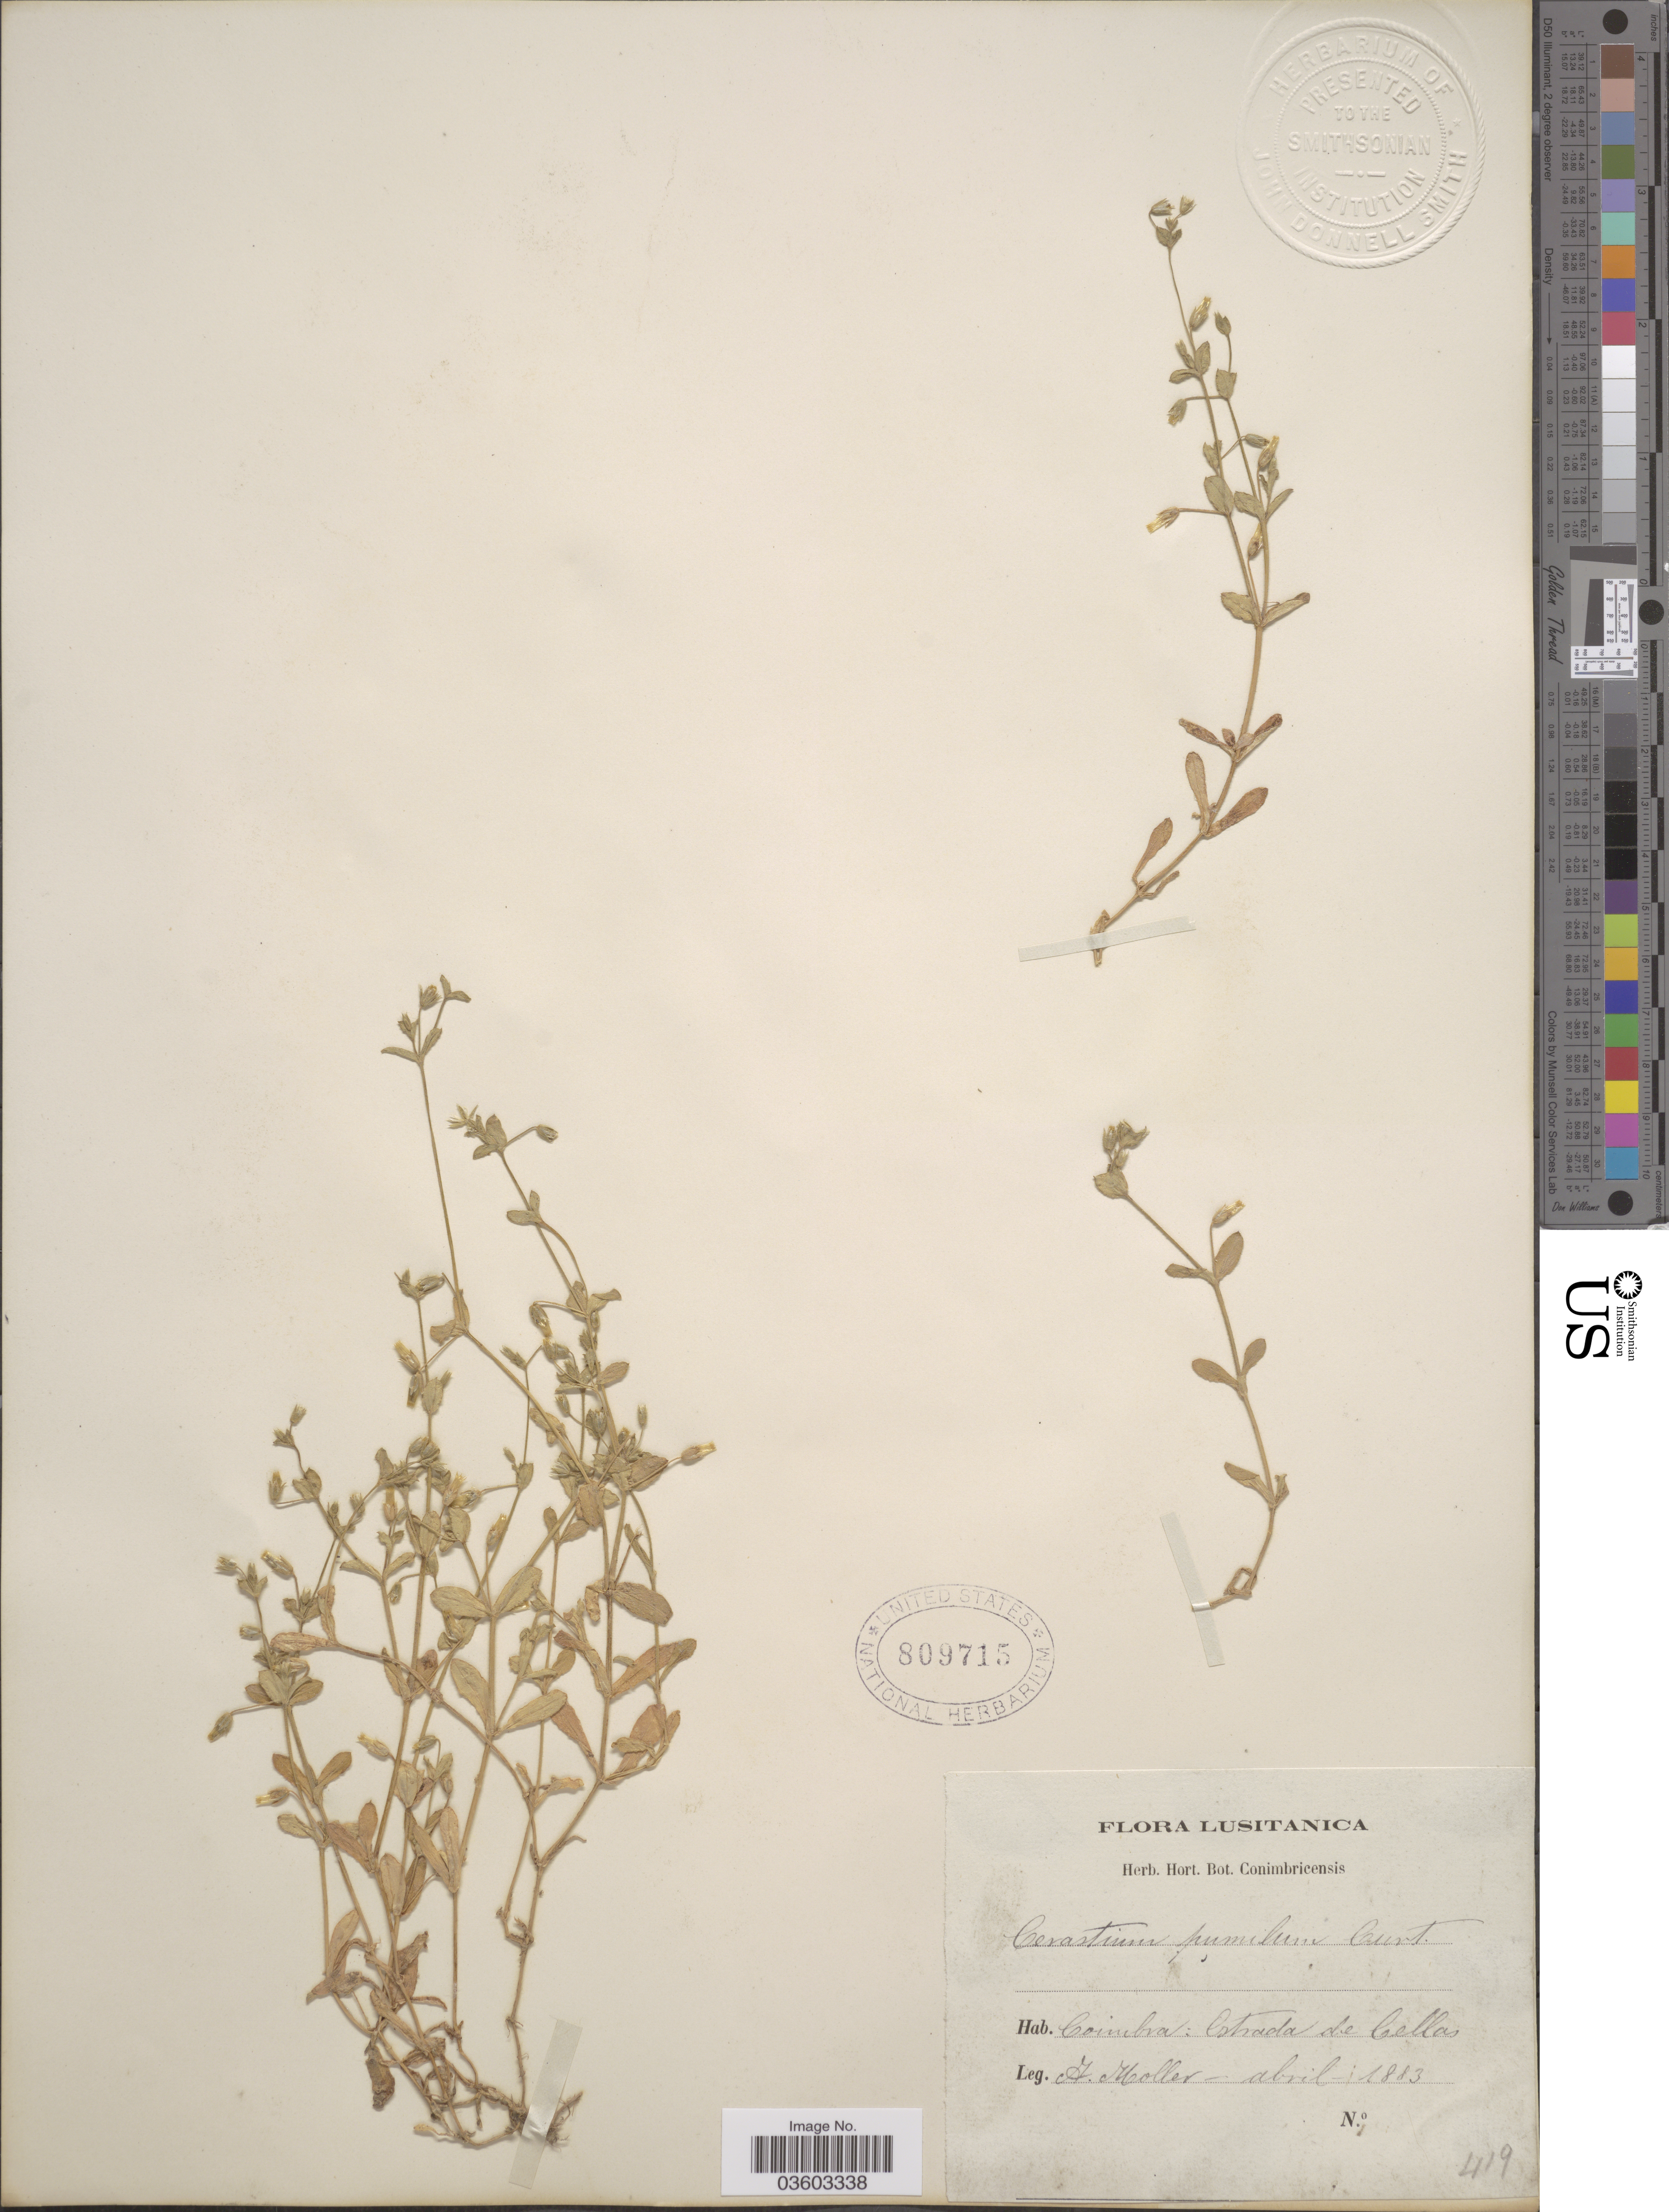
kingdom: Plantae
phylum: Tracheophyta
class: Magnoliopsida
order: Caryophyllales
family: Caryophyllaceae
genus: Cerastium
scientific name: Cerastium pumilum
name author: Curtis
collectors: A. Moller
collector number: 419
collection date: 1883-04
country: Portugal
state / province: Coimbra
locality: Lusitanica. Estrada de Cellas.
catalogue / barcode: US 809715